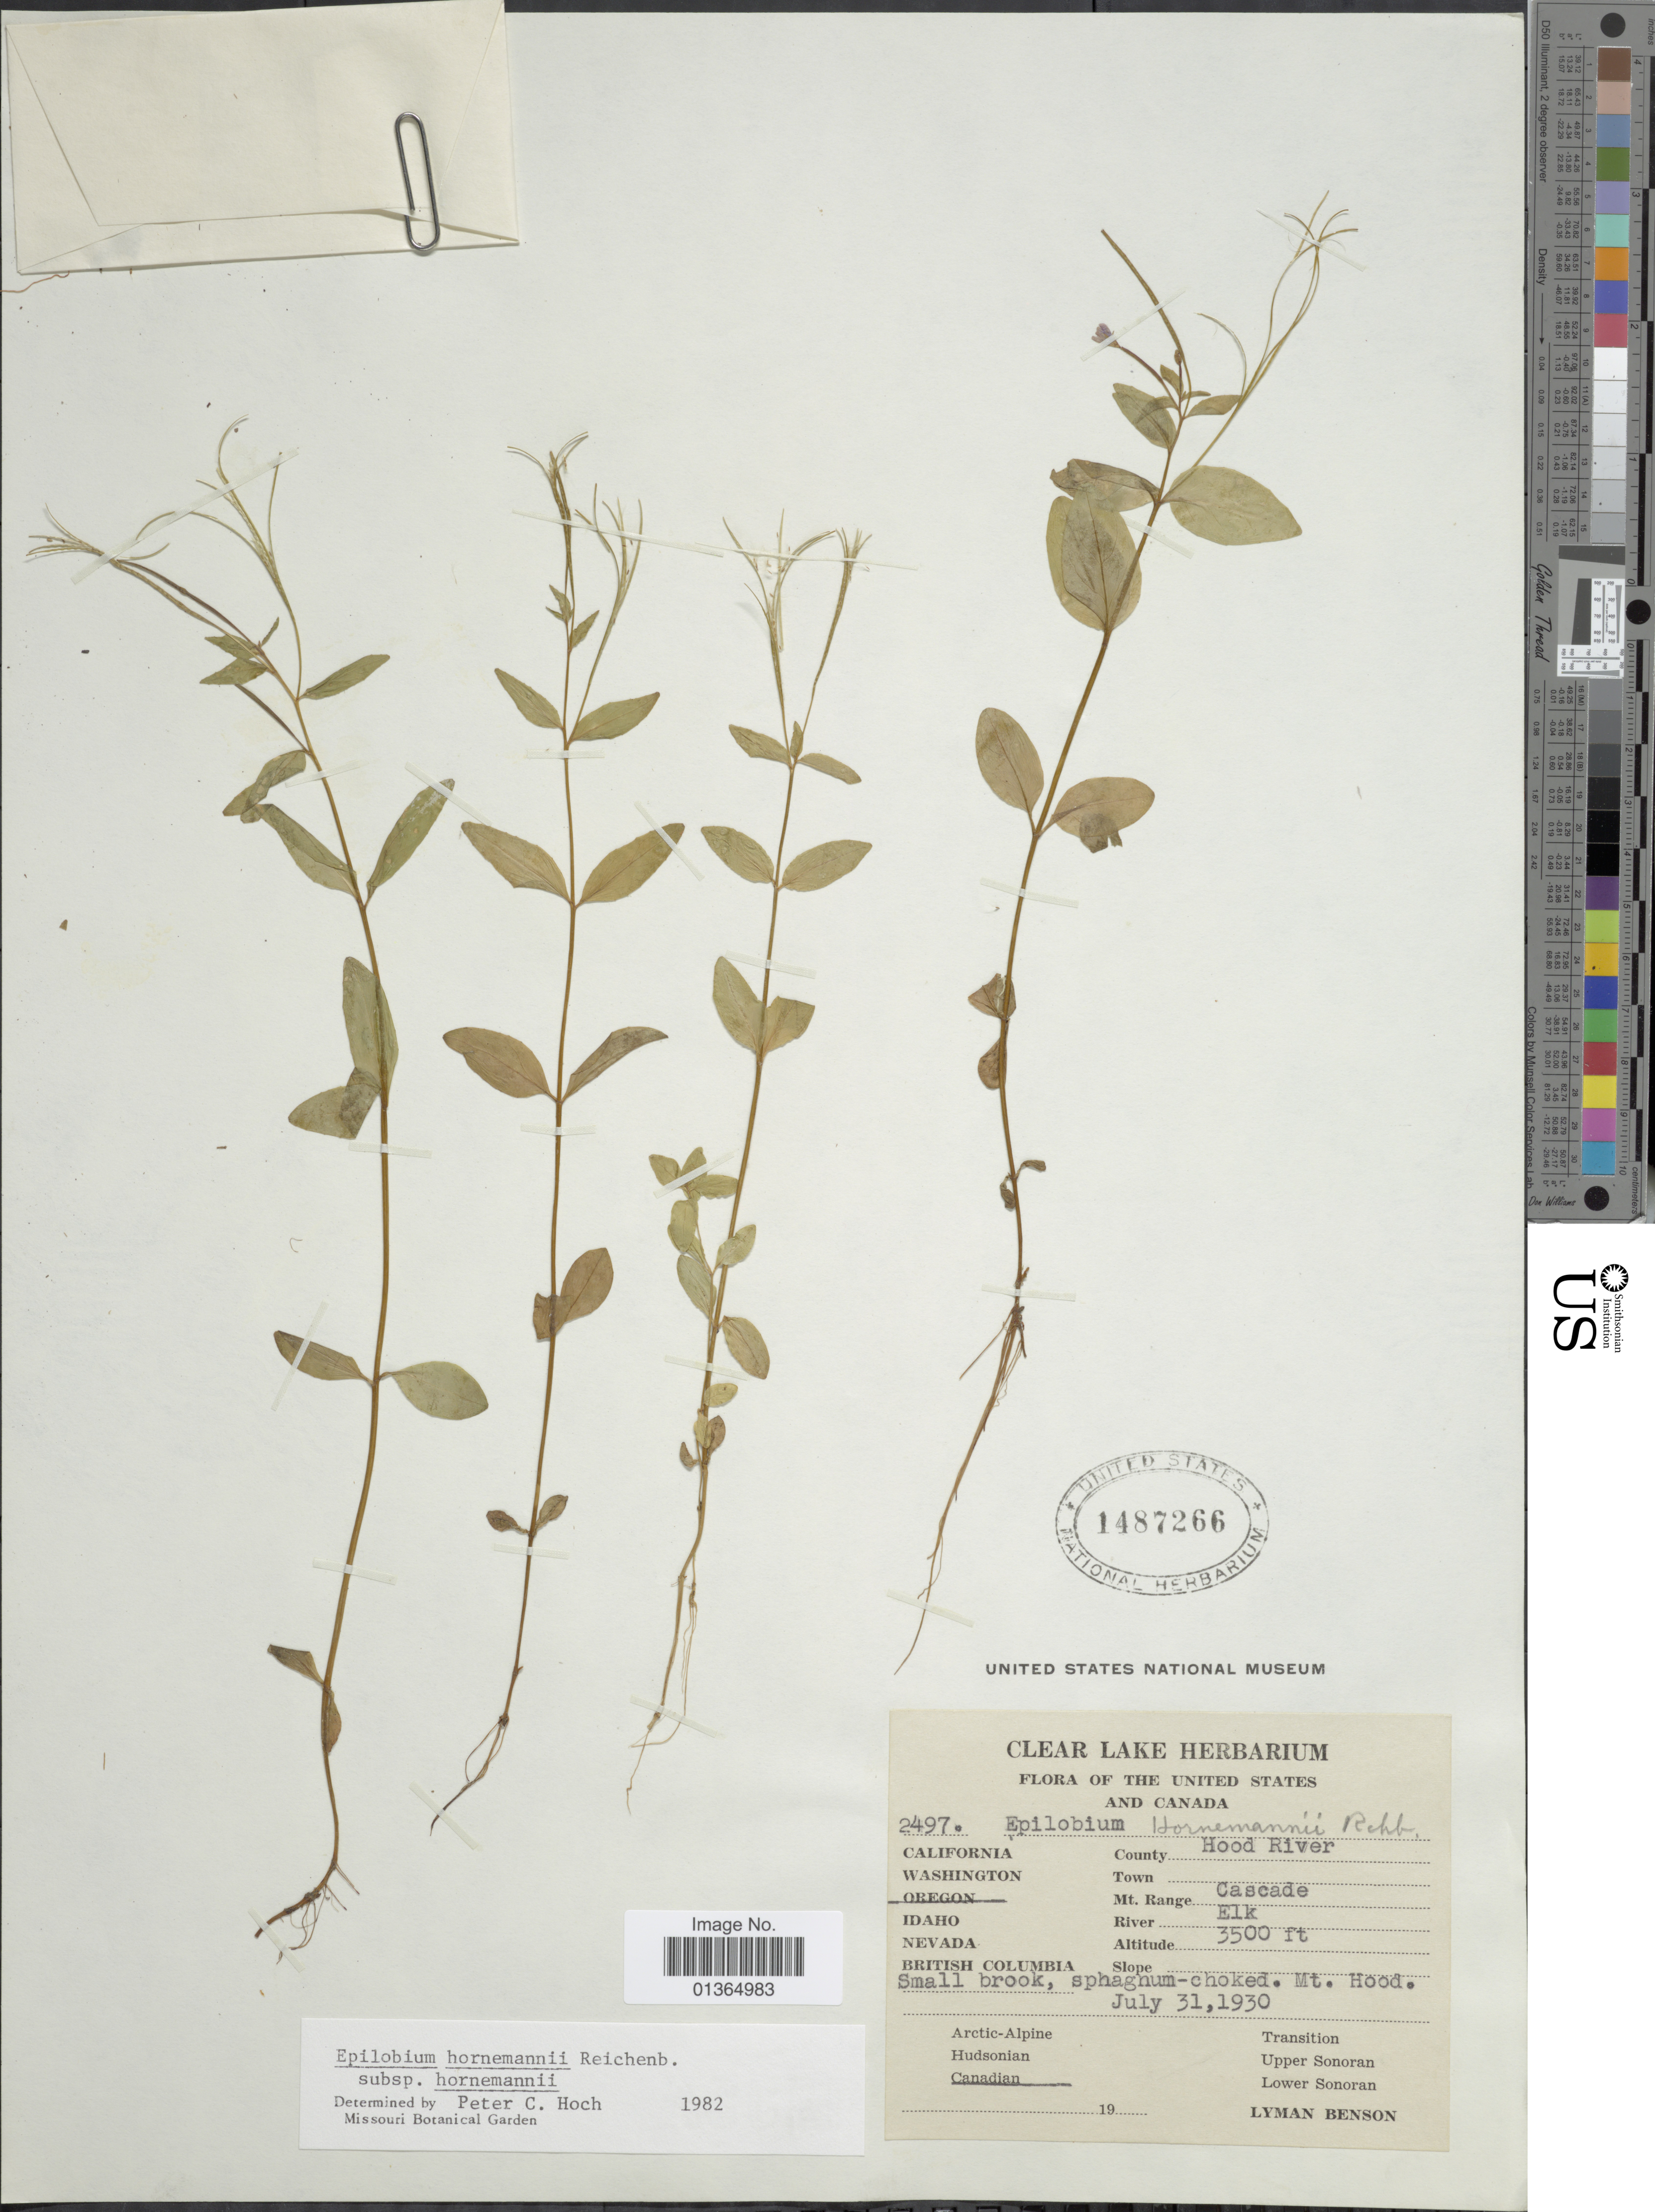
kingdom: Plantae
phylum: Tracheophyta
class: Magnoliopsida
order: Myrtales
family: Onagraceae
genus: Epilobium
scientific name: Epilobium hornemannii subsp. hornemannii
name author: Rchb.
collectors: L. D. Benson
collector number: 2497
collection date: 1930-07-31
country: United States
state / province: Oregon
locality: County Hood River. Mt. Range Cascade. River Elk.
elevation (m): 1067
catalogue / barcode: US 1487266